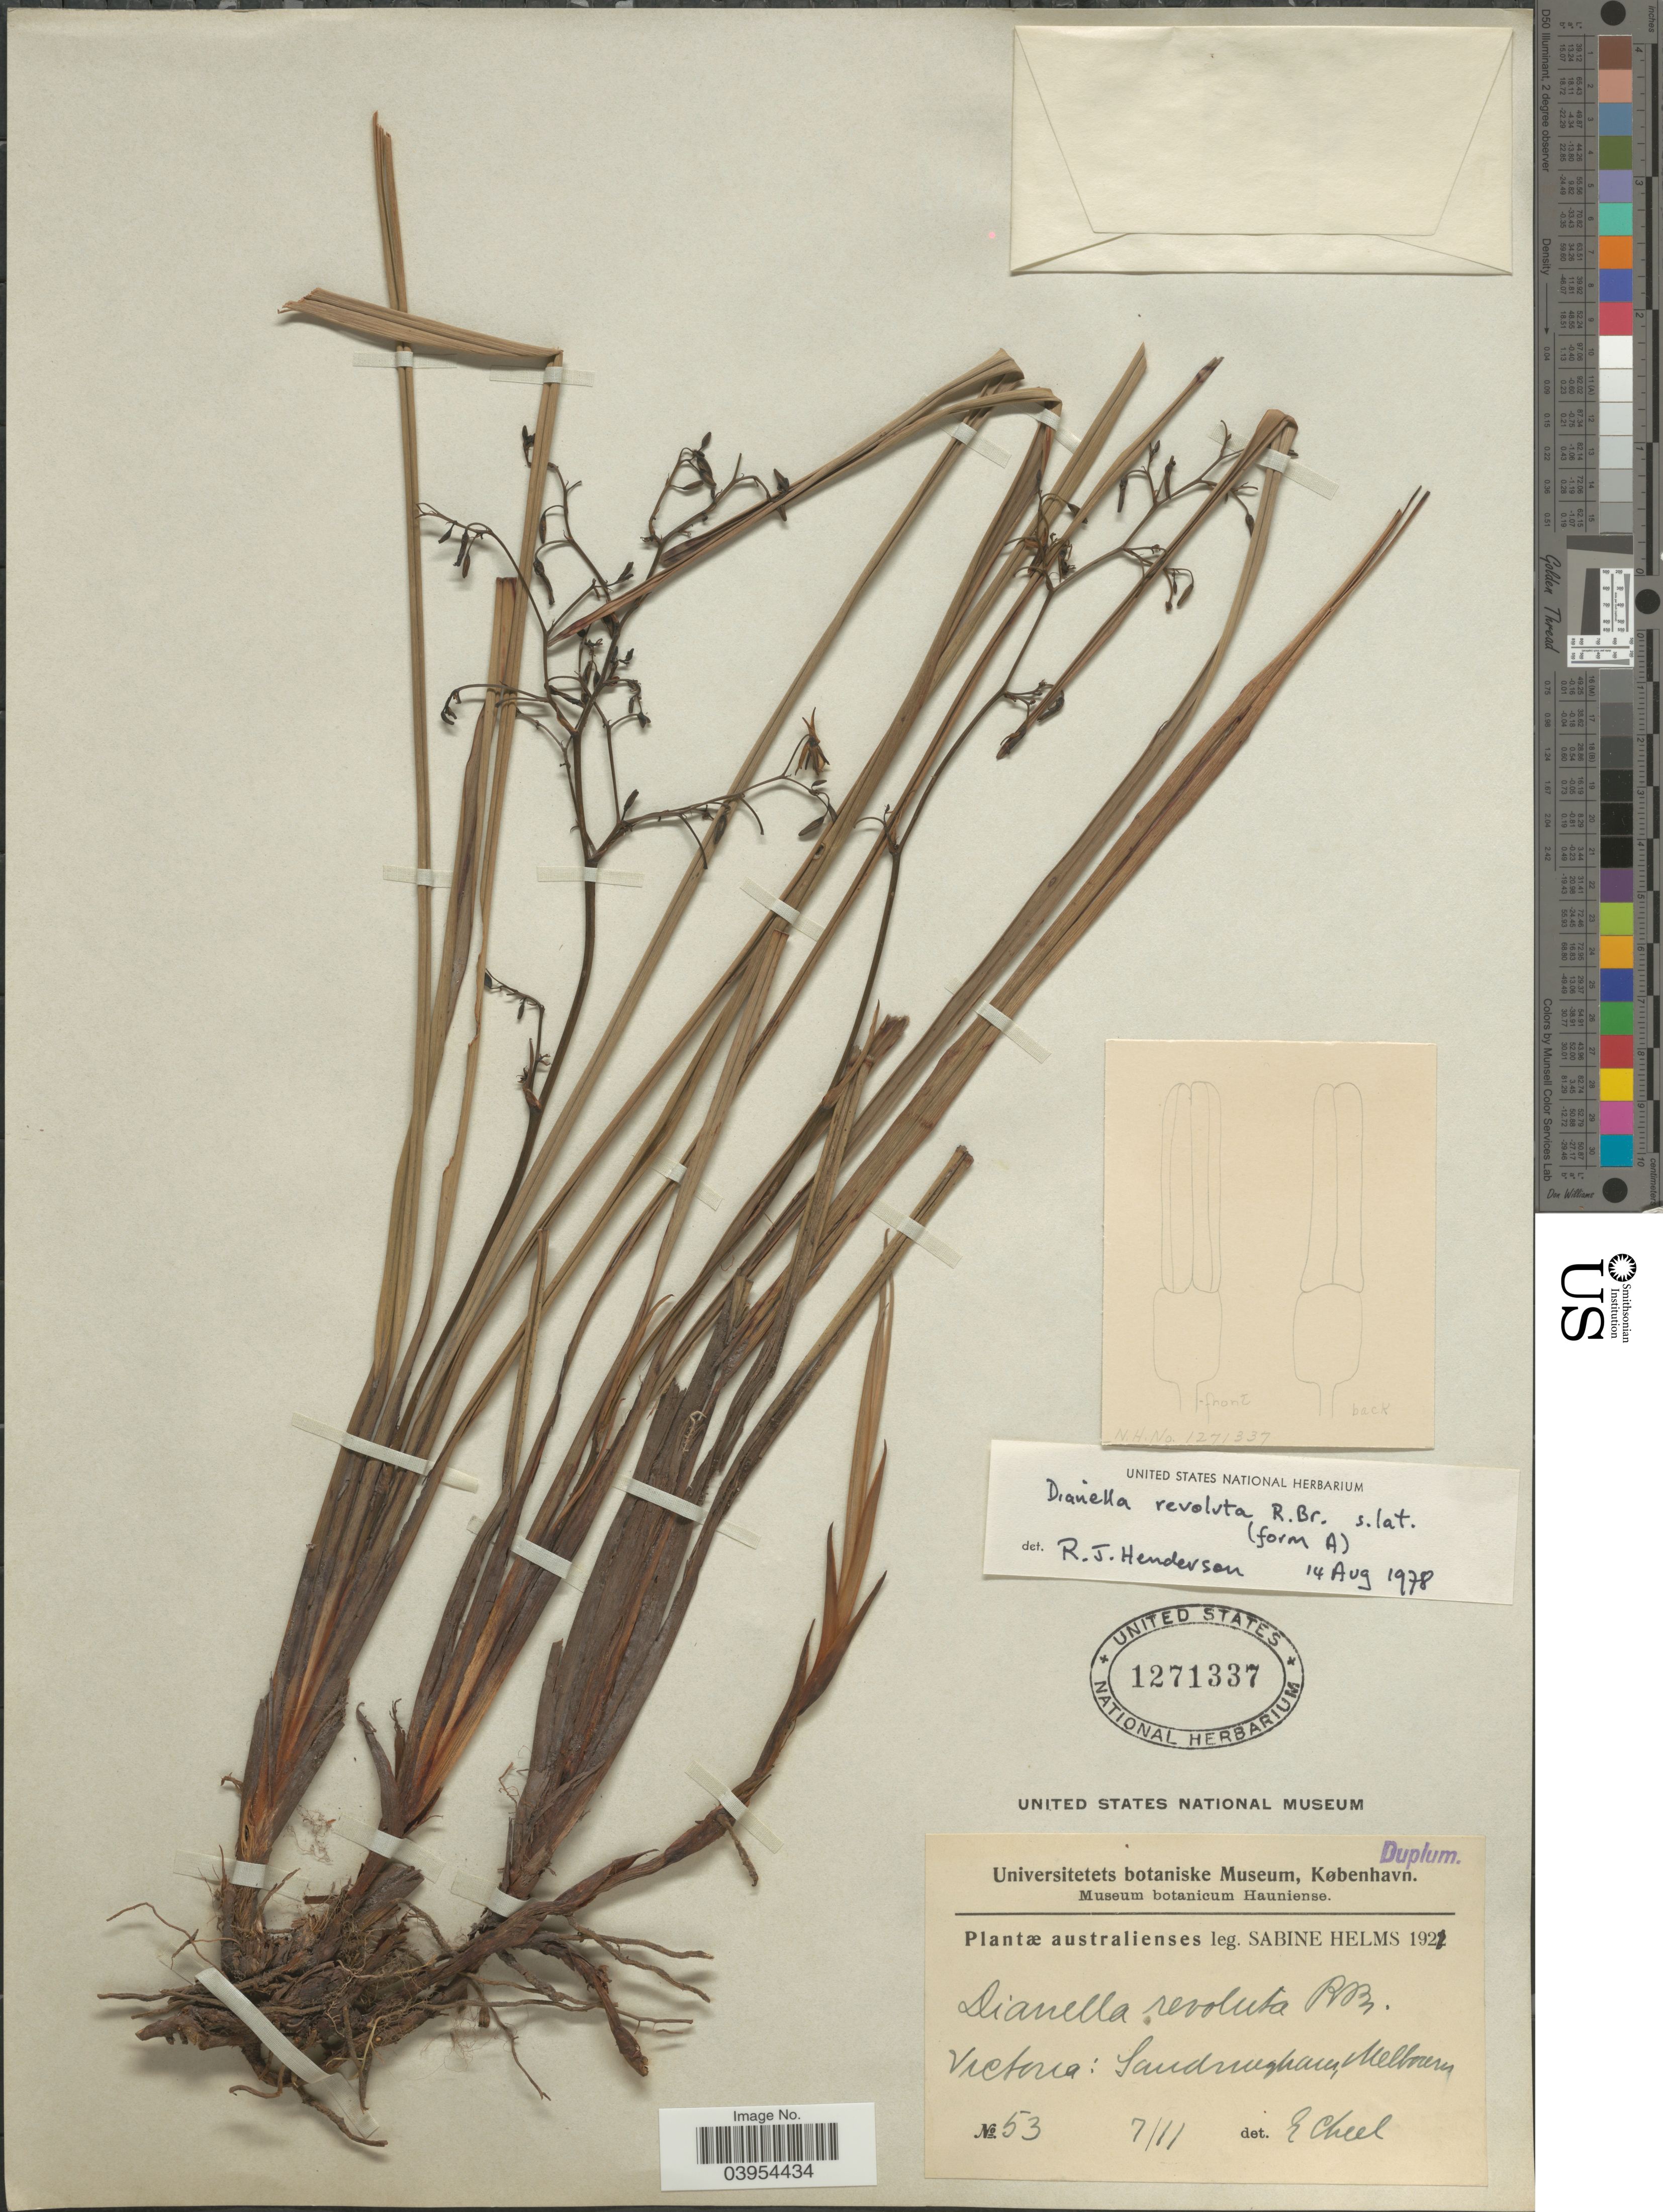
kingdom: Plantae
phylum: Tracheophyta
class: Liliopsida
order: Asparagales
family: Asphodelaceae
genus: Dianella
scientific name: Dianella revoluta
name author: R. Br.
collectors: S. Helms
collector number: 53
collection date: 1921-11-07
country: Australia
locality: Victoria: Sandringham, Melbourn.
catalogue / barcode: US 1271337